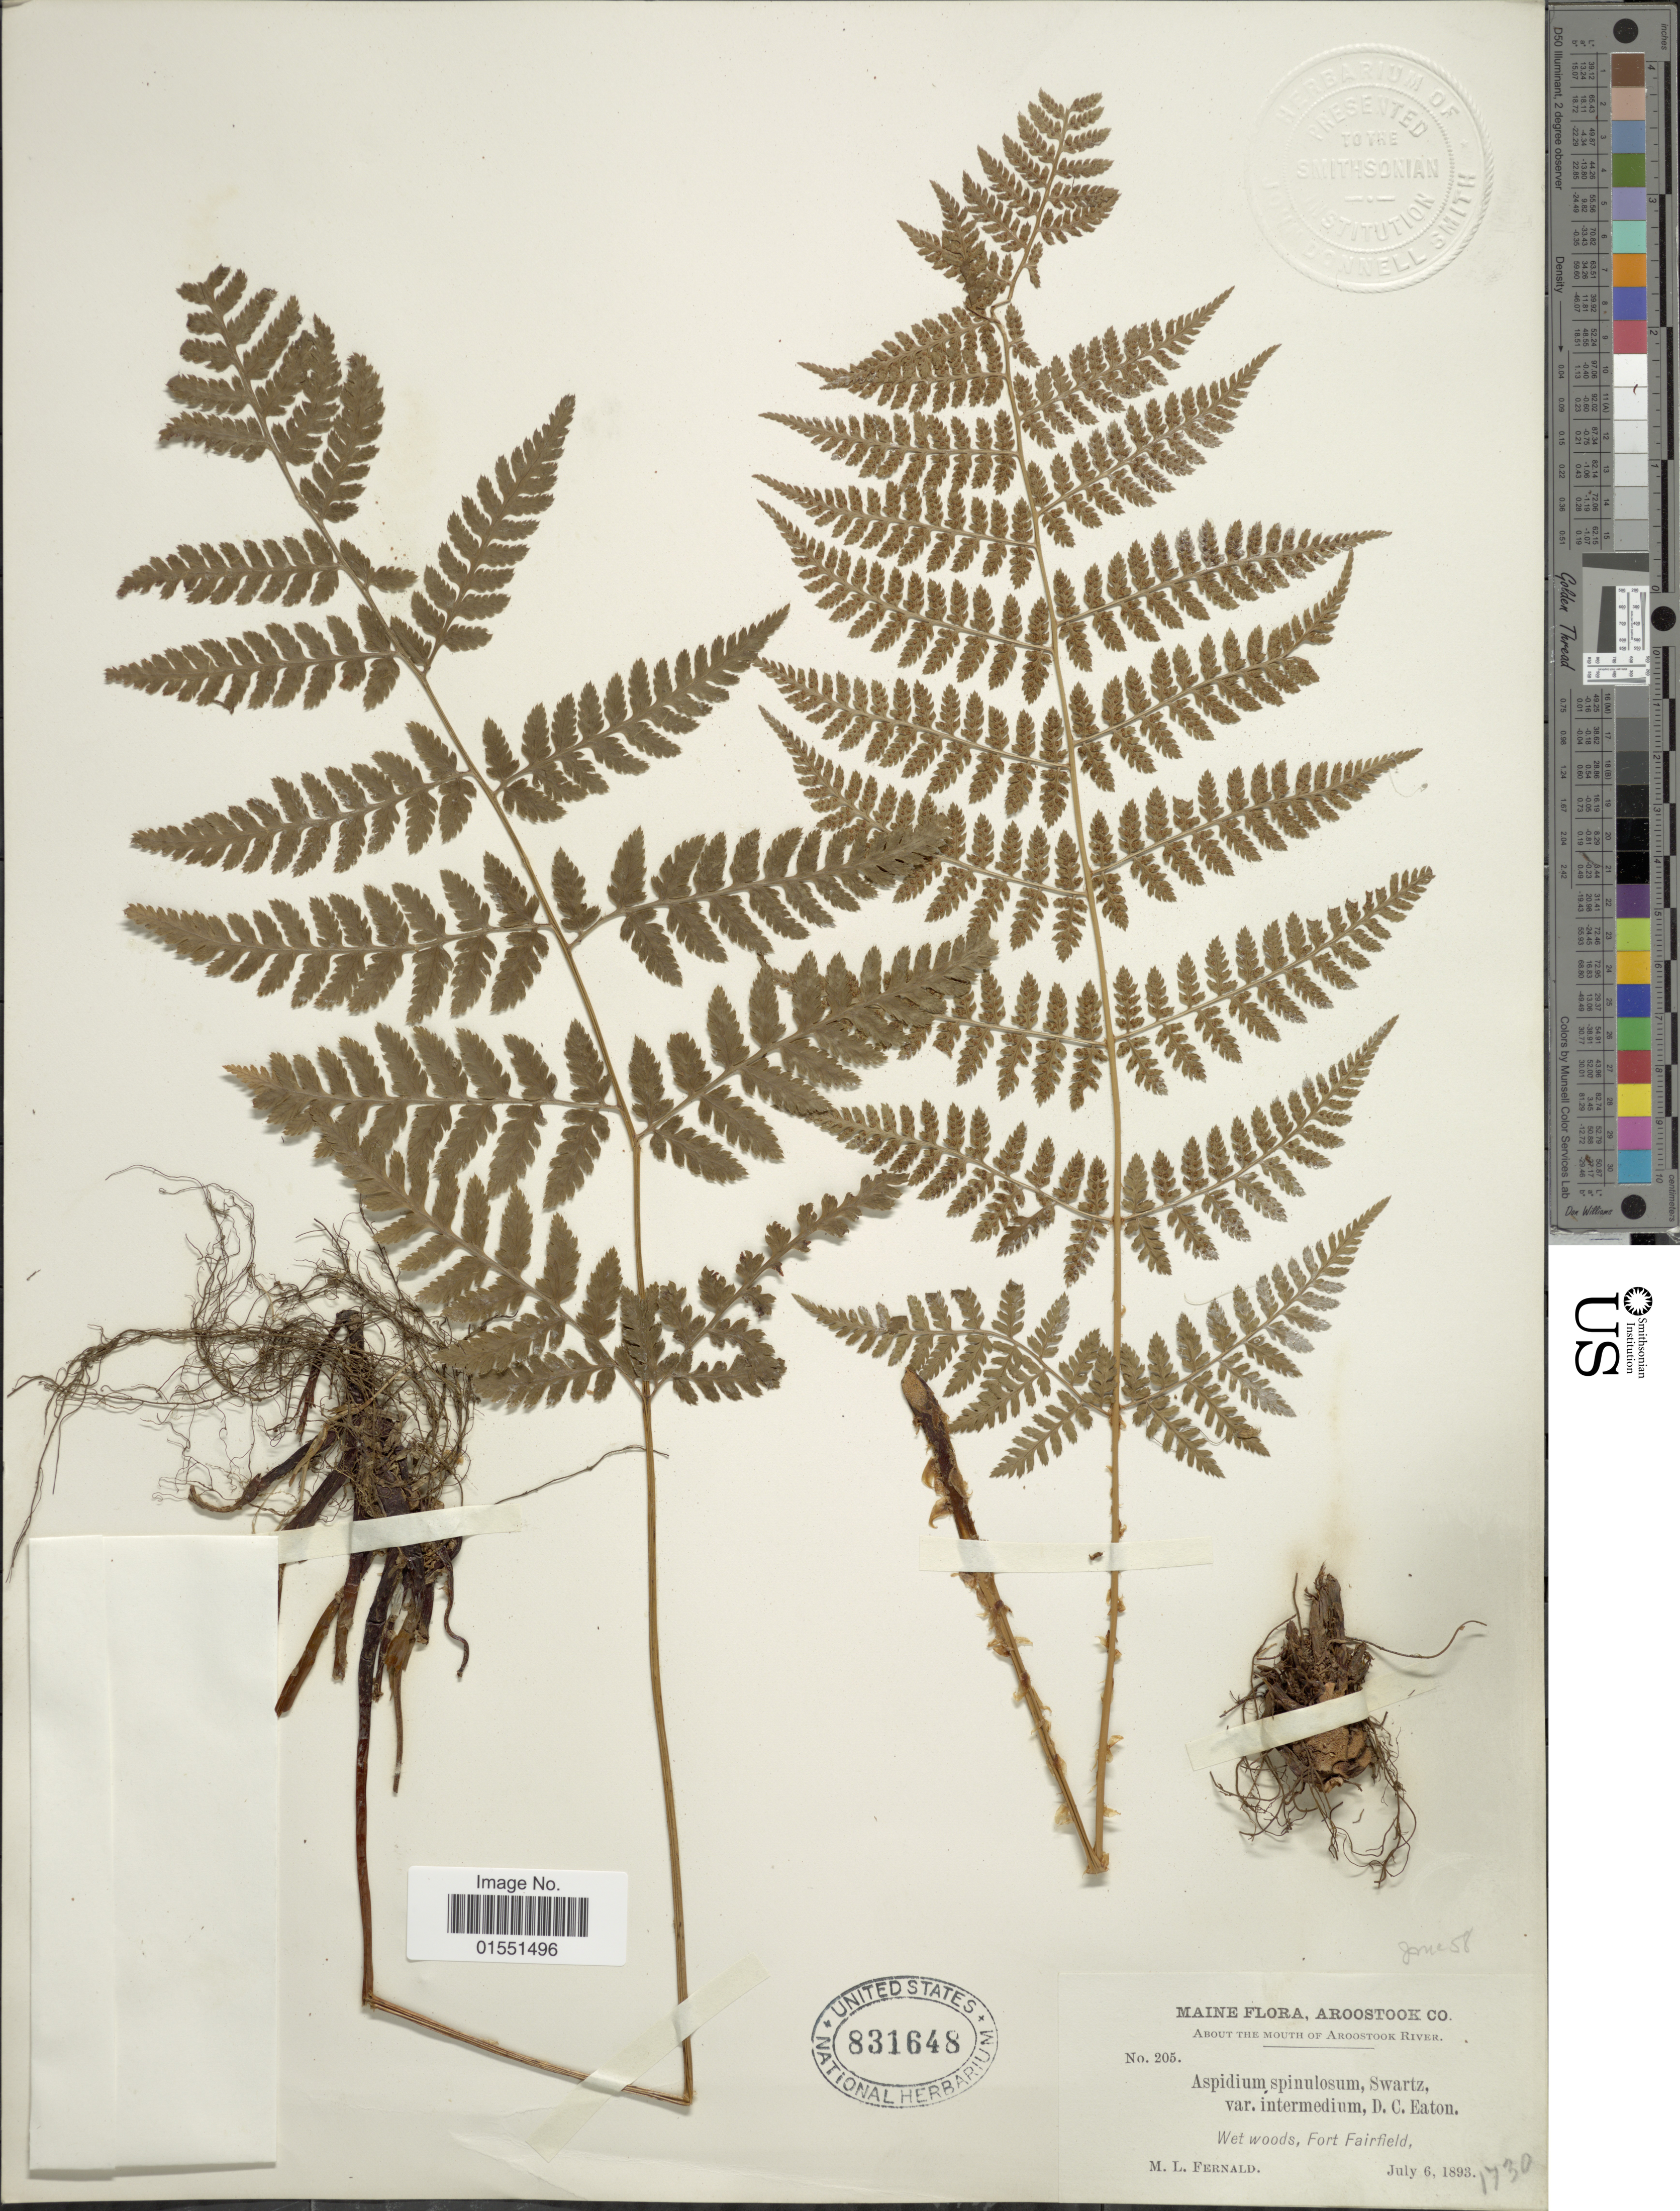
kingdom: Plantae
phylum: Tracheophyta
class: Polypodiopsida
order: Polypodiales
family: Dryopteridaceae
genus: Dryopteris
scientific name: Dryopteris intermedia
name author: (Muhl.) A. Gray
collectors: M. L. Fernald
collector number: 205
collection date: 1893-07-06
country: United States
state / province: Maine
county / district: Aroostook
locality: Fort Fairfield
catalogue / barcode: US 831648